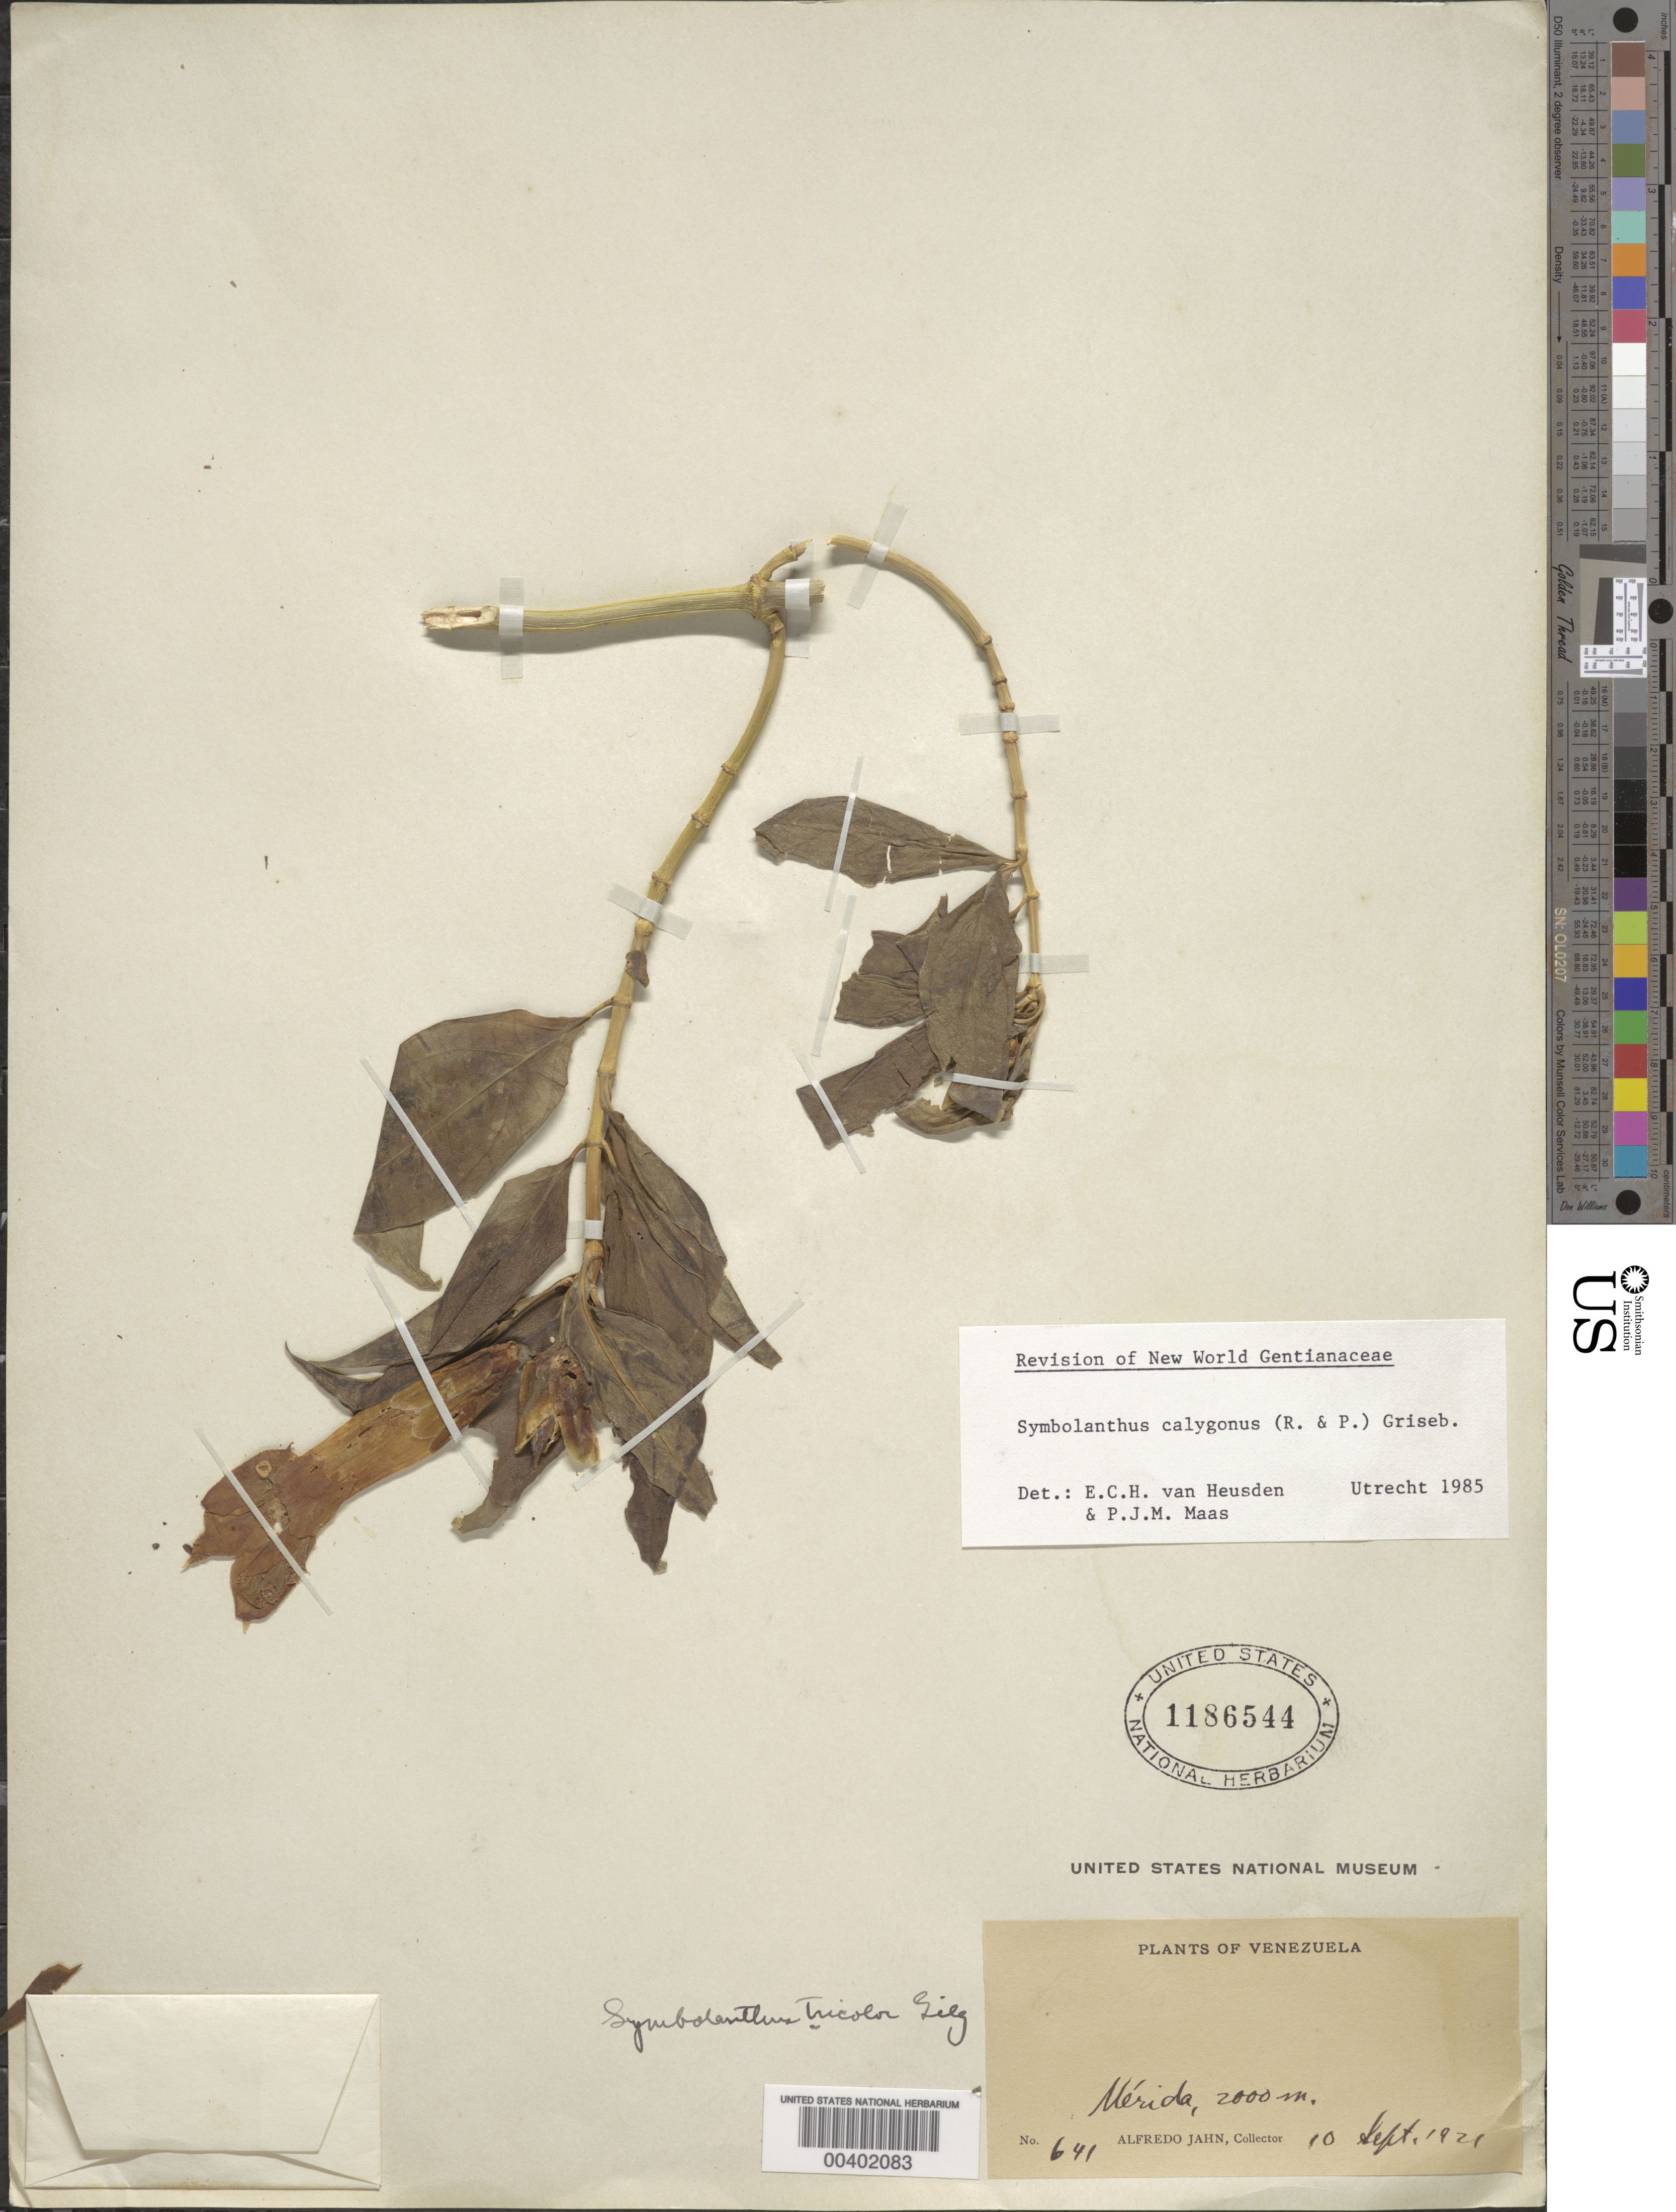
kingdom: Plantae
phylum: Tracheophyta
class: Magnoliopsida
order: Gentianales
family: Gentianaceae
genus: Symbolanthus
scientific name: Symbolanthus calygonus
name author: (Ruiz & Pav.) Griseb. ex Gilg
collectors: A. Jahn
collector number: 641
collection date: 1921-09-10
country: Venezuela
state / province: Mérida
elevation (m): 2000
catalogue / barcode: US 1186544